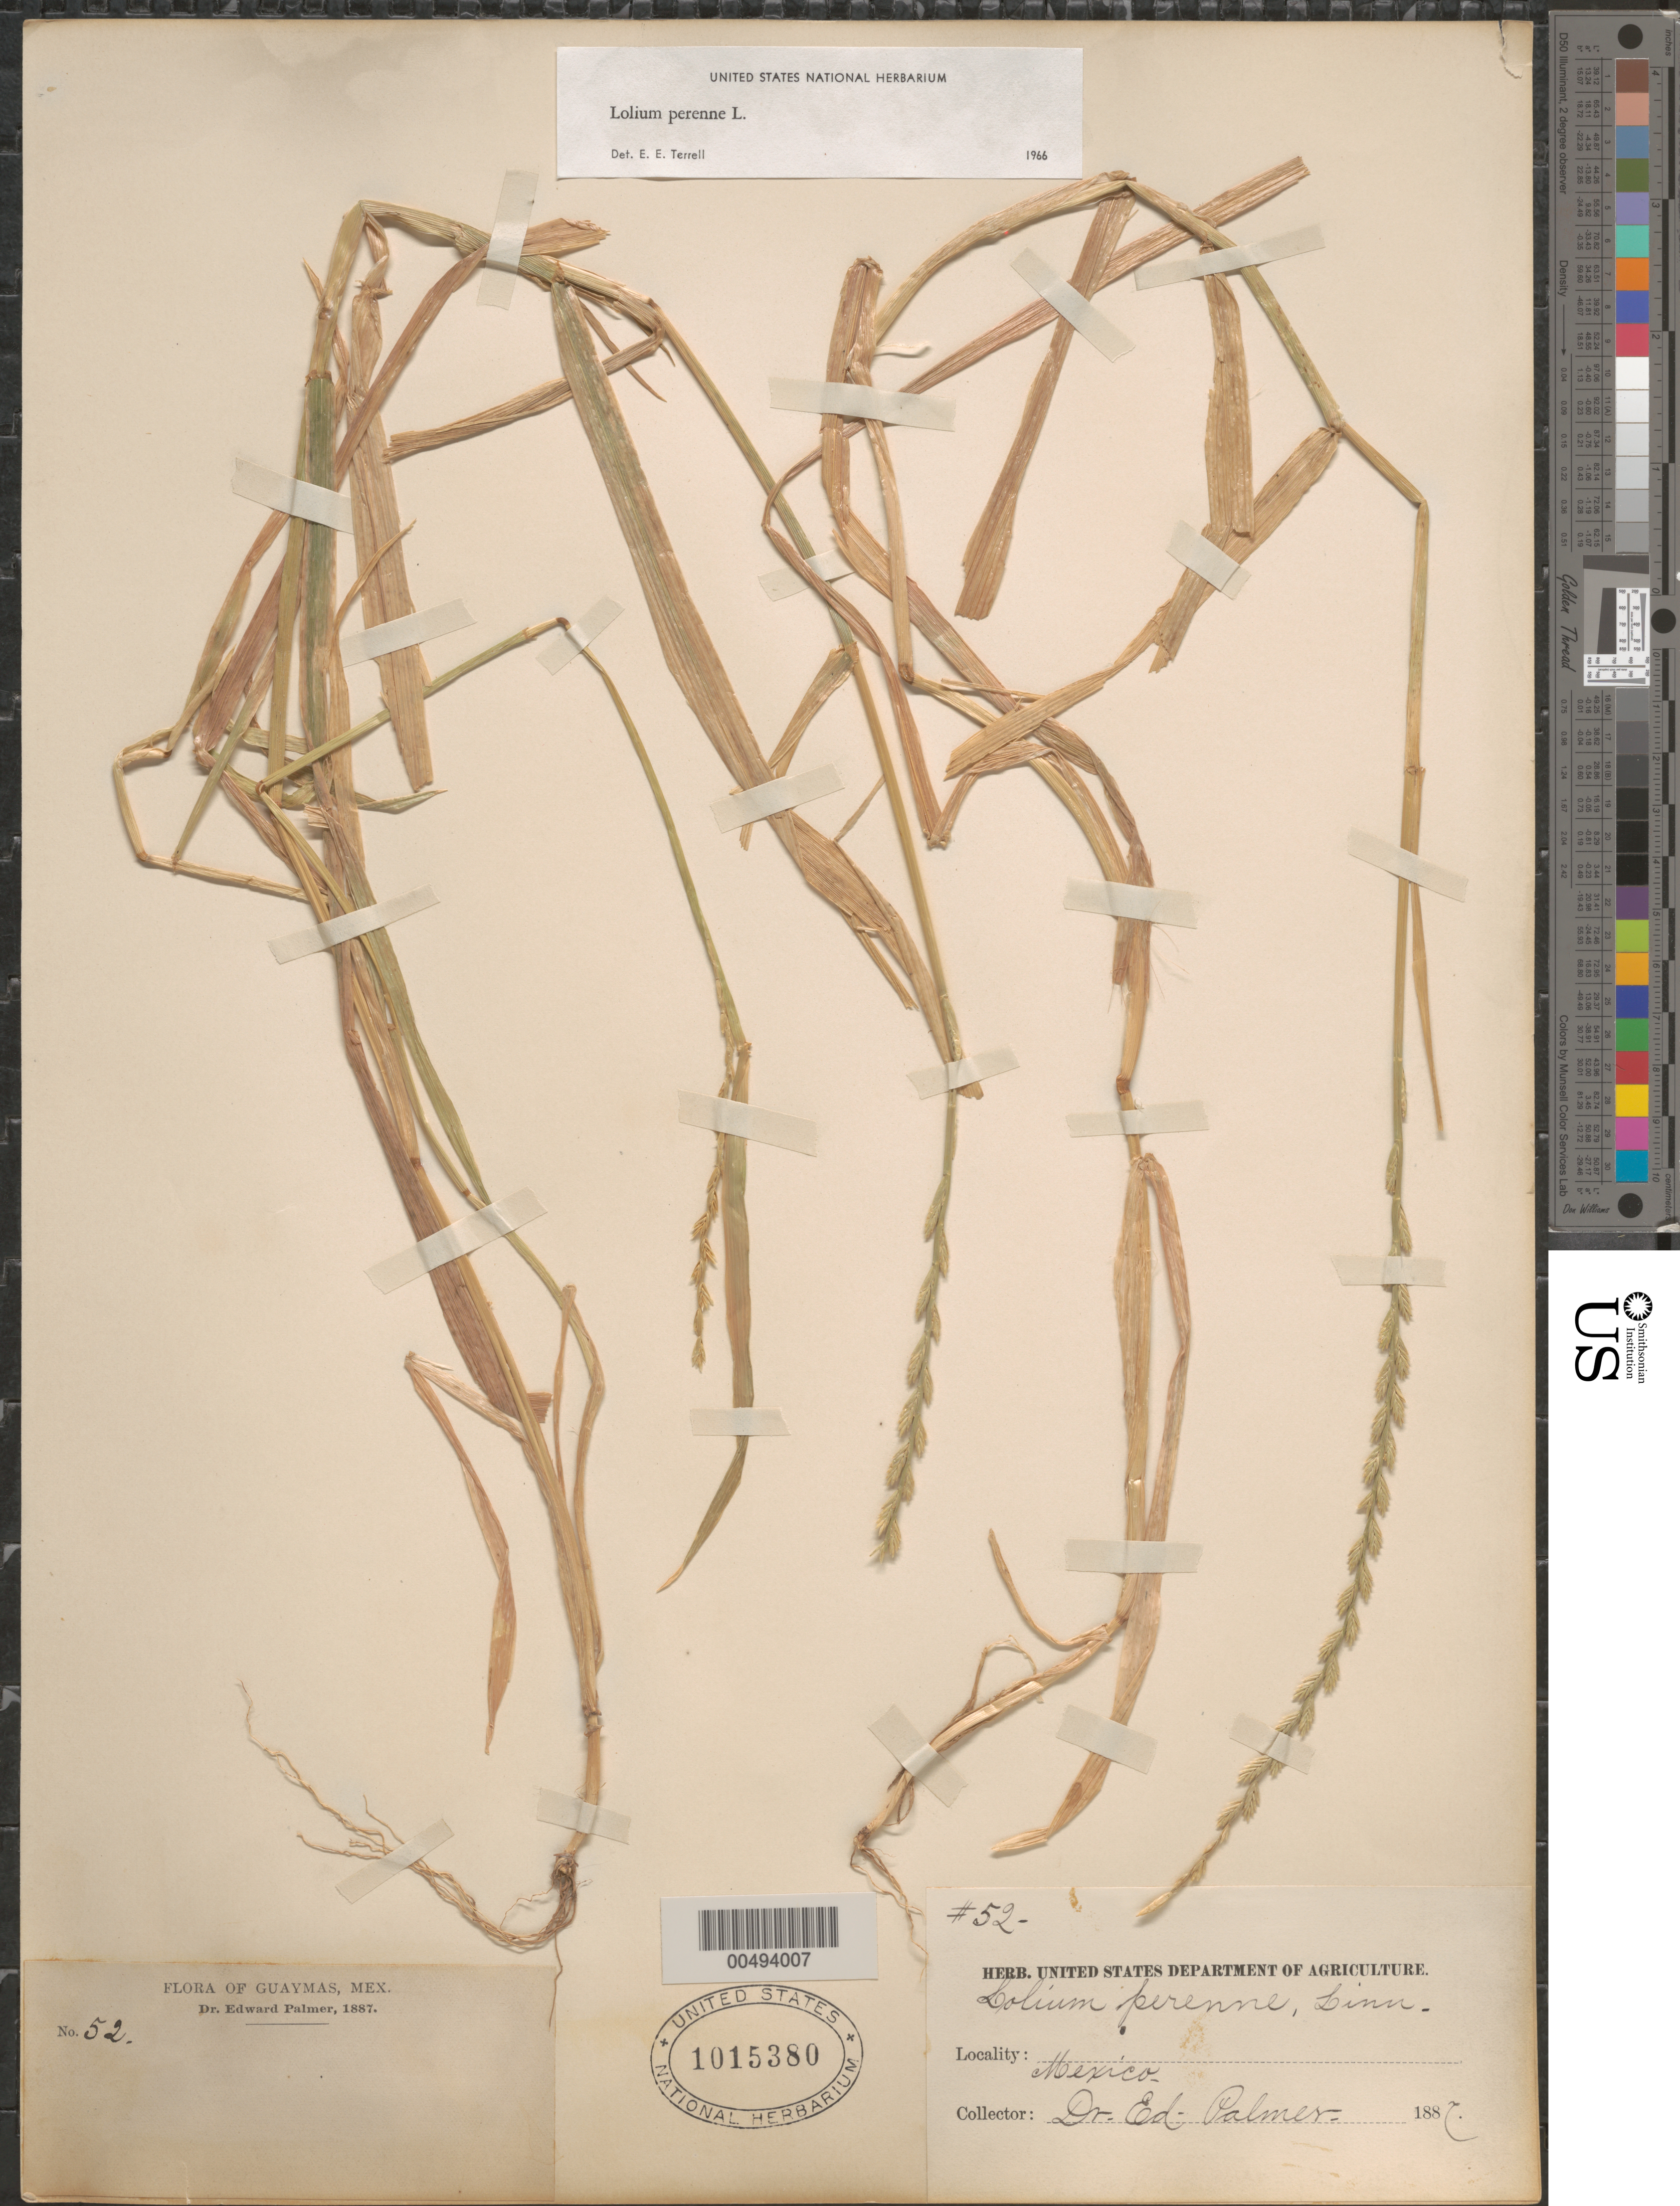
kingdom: Plantae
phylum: Tracheophyta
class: Liliopsida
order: Poales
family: Poaceae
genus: Lolium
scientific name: Lolium perenne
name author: L.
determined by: Terrell, E. E.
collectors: E. Palmer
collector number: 52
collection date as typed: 1887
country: Mexico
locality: Guaymas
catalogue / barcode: US 1015380